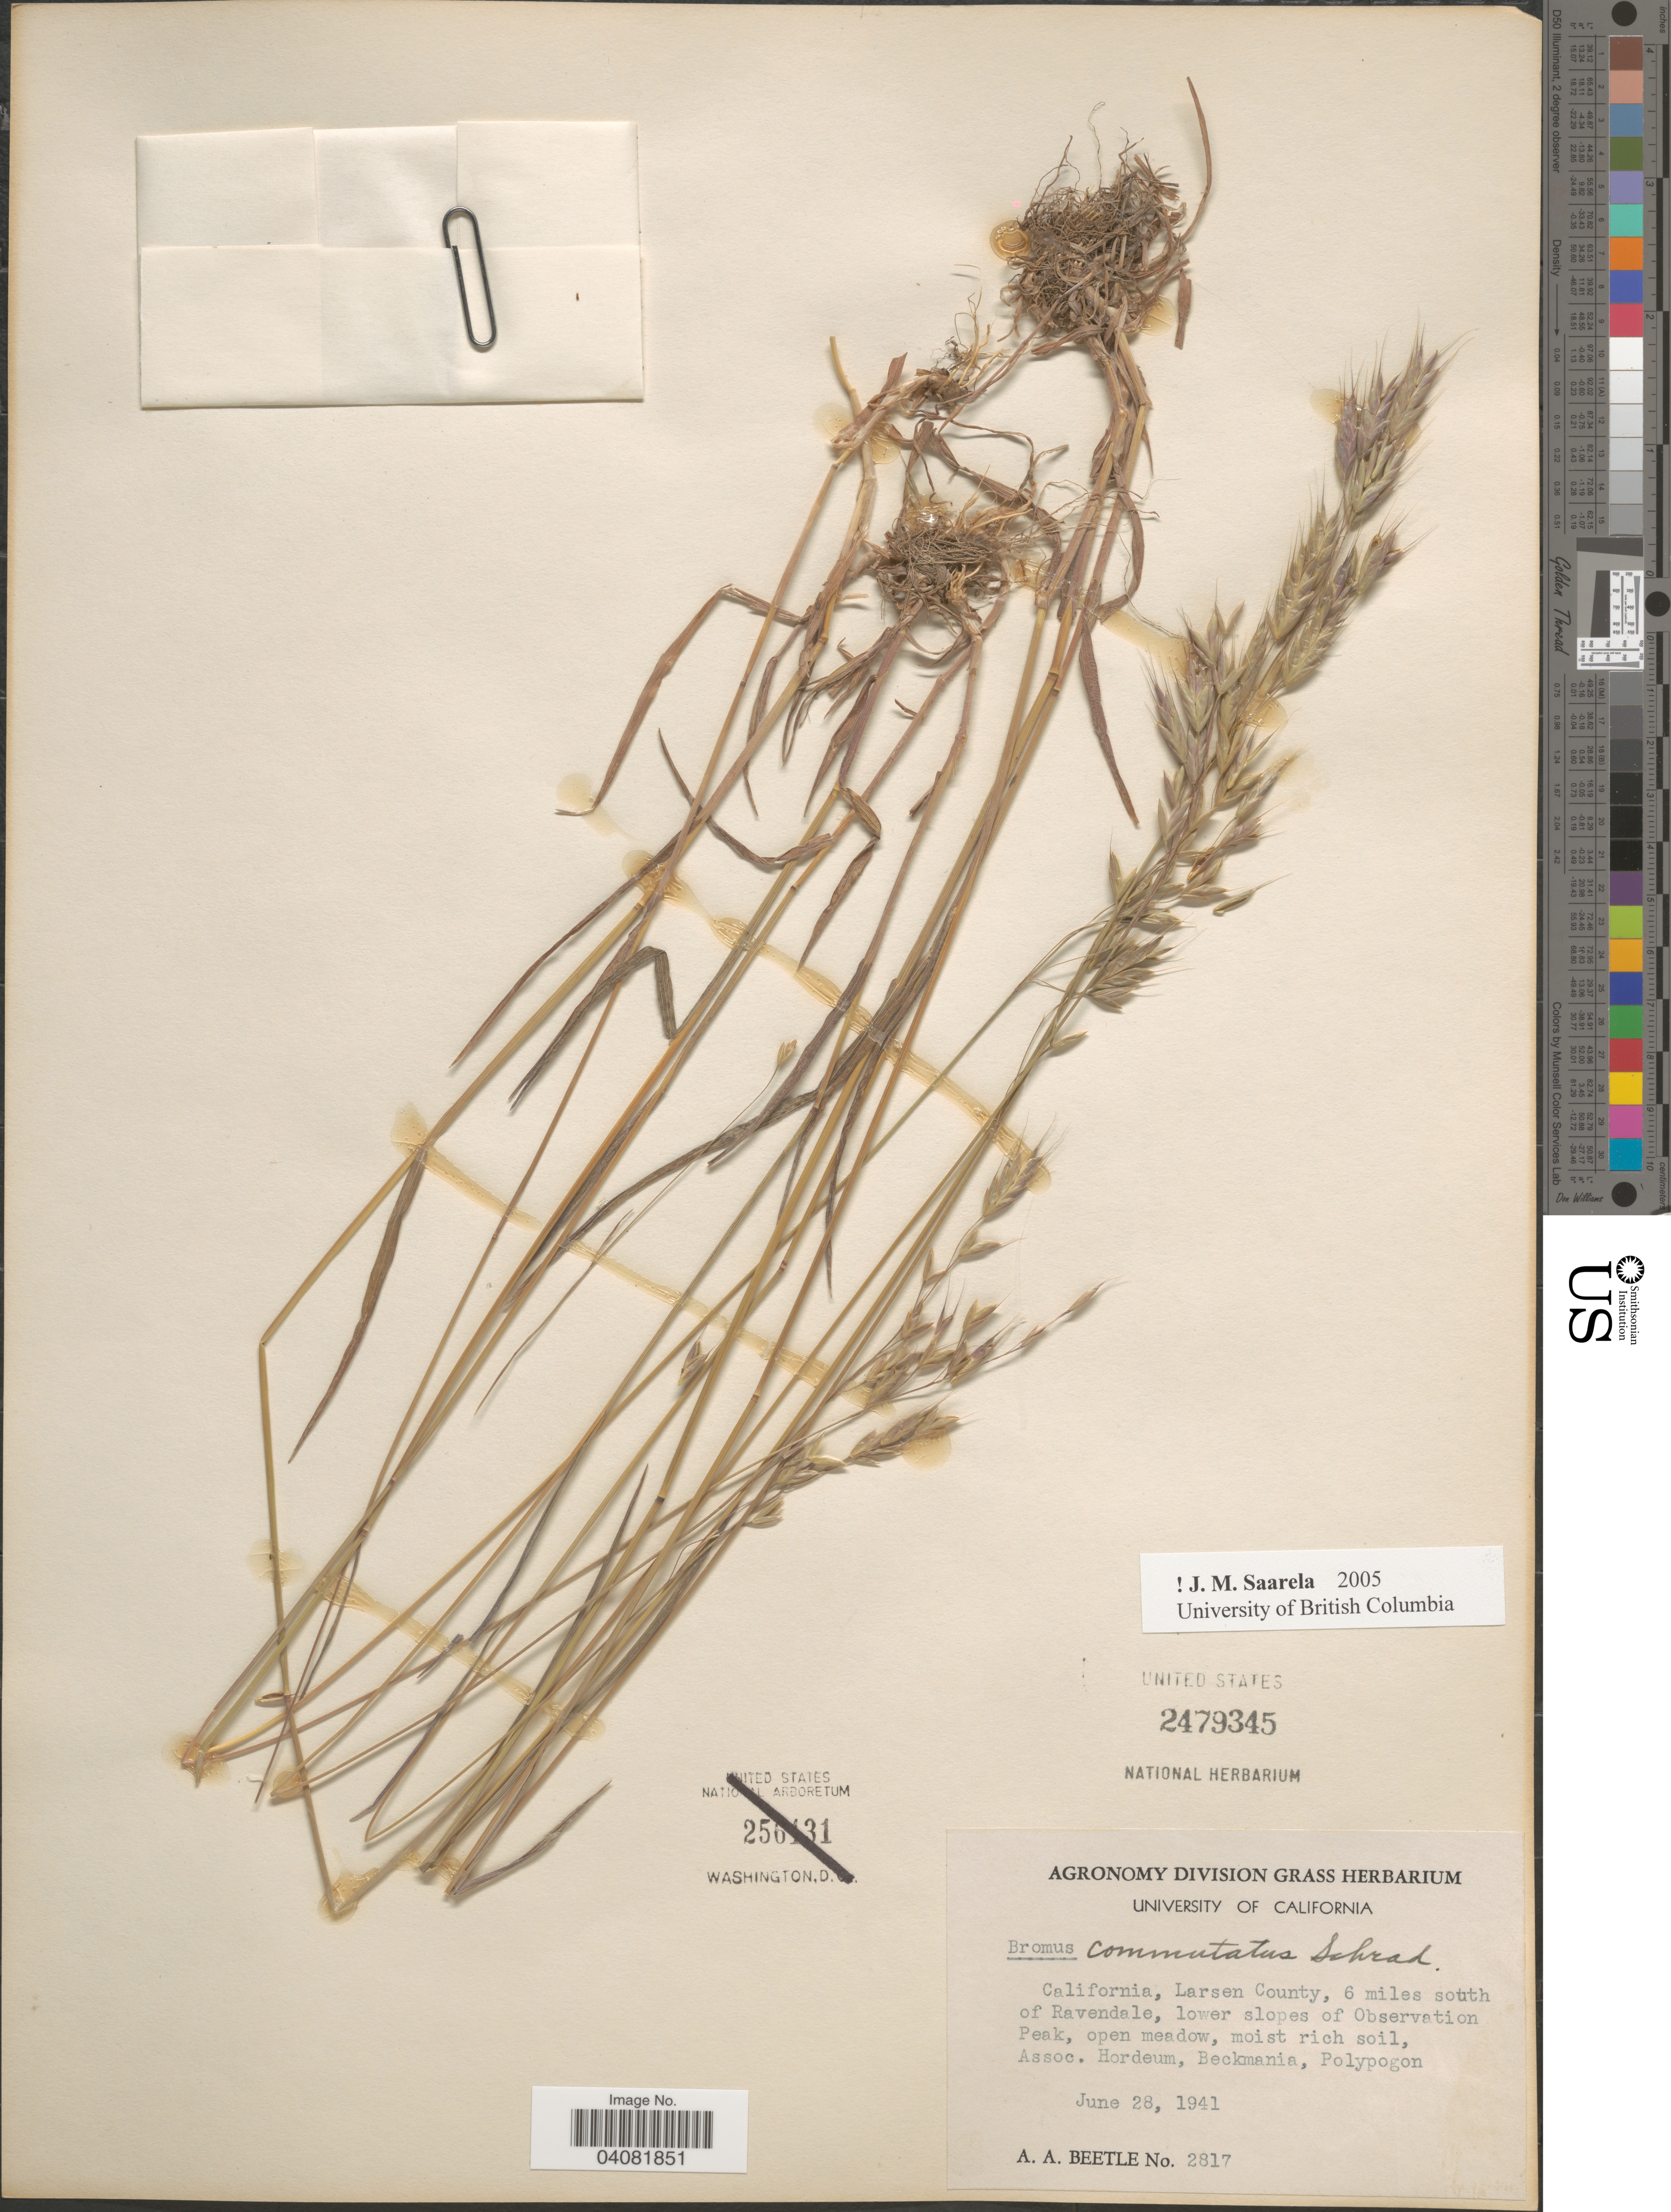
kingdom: Plantae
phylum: Tracheophyta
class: Liliopsida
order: Poales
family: Poaceae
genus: Bromus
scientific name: Bromus commutatus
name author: Schrad.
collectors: A. A. Beetle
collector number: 2817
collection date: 1941-06-28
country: United States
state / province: California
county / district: Lassen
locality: Larsen County, 6 miles south of Ravendale, lower slopes of Observation Peak, open meadow.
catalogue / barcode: US 2479345